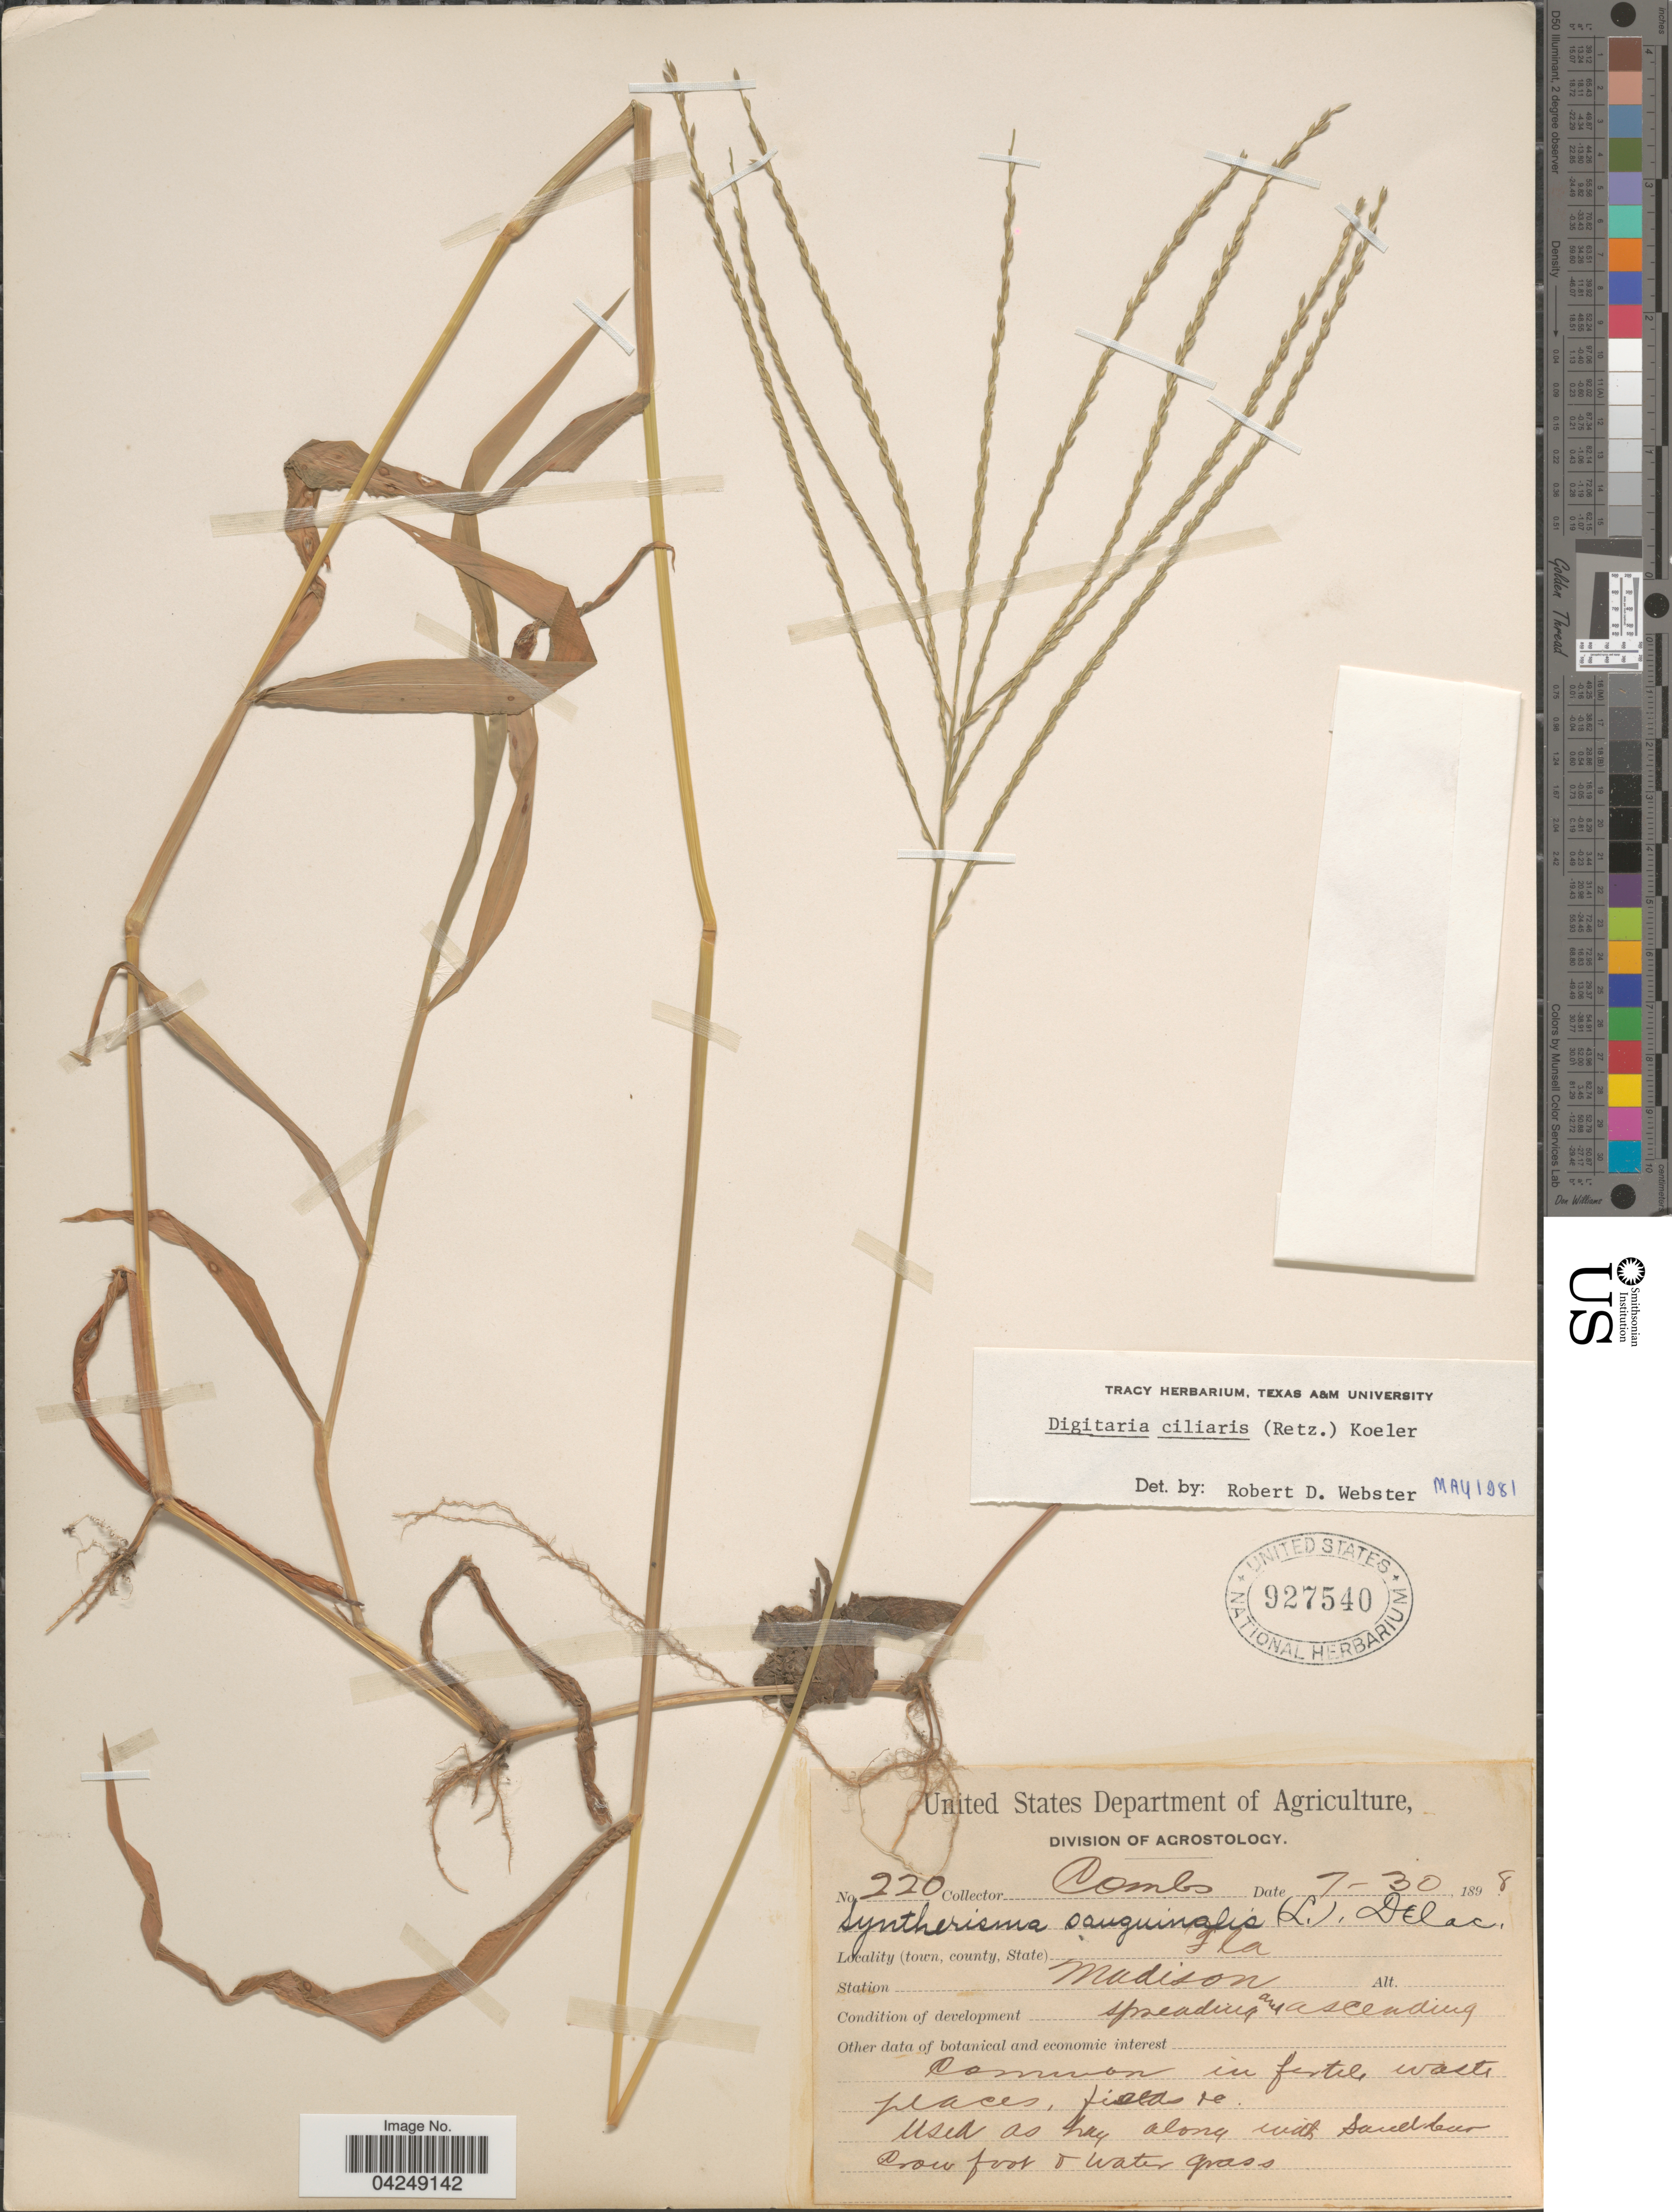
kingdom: Plantae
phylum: Tracheophyta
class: Liliopsida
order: Poales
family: Poaceae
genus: Digitaria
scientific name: Digitaria ciliaris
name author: (Retz.) Koeler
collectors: -. Combs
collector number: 220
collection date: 1898-07-30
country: United States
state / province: Florida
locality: Station Madison.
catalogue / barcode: US 927540